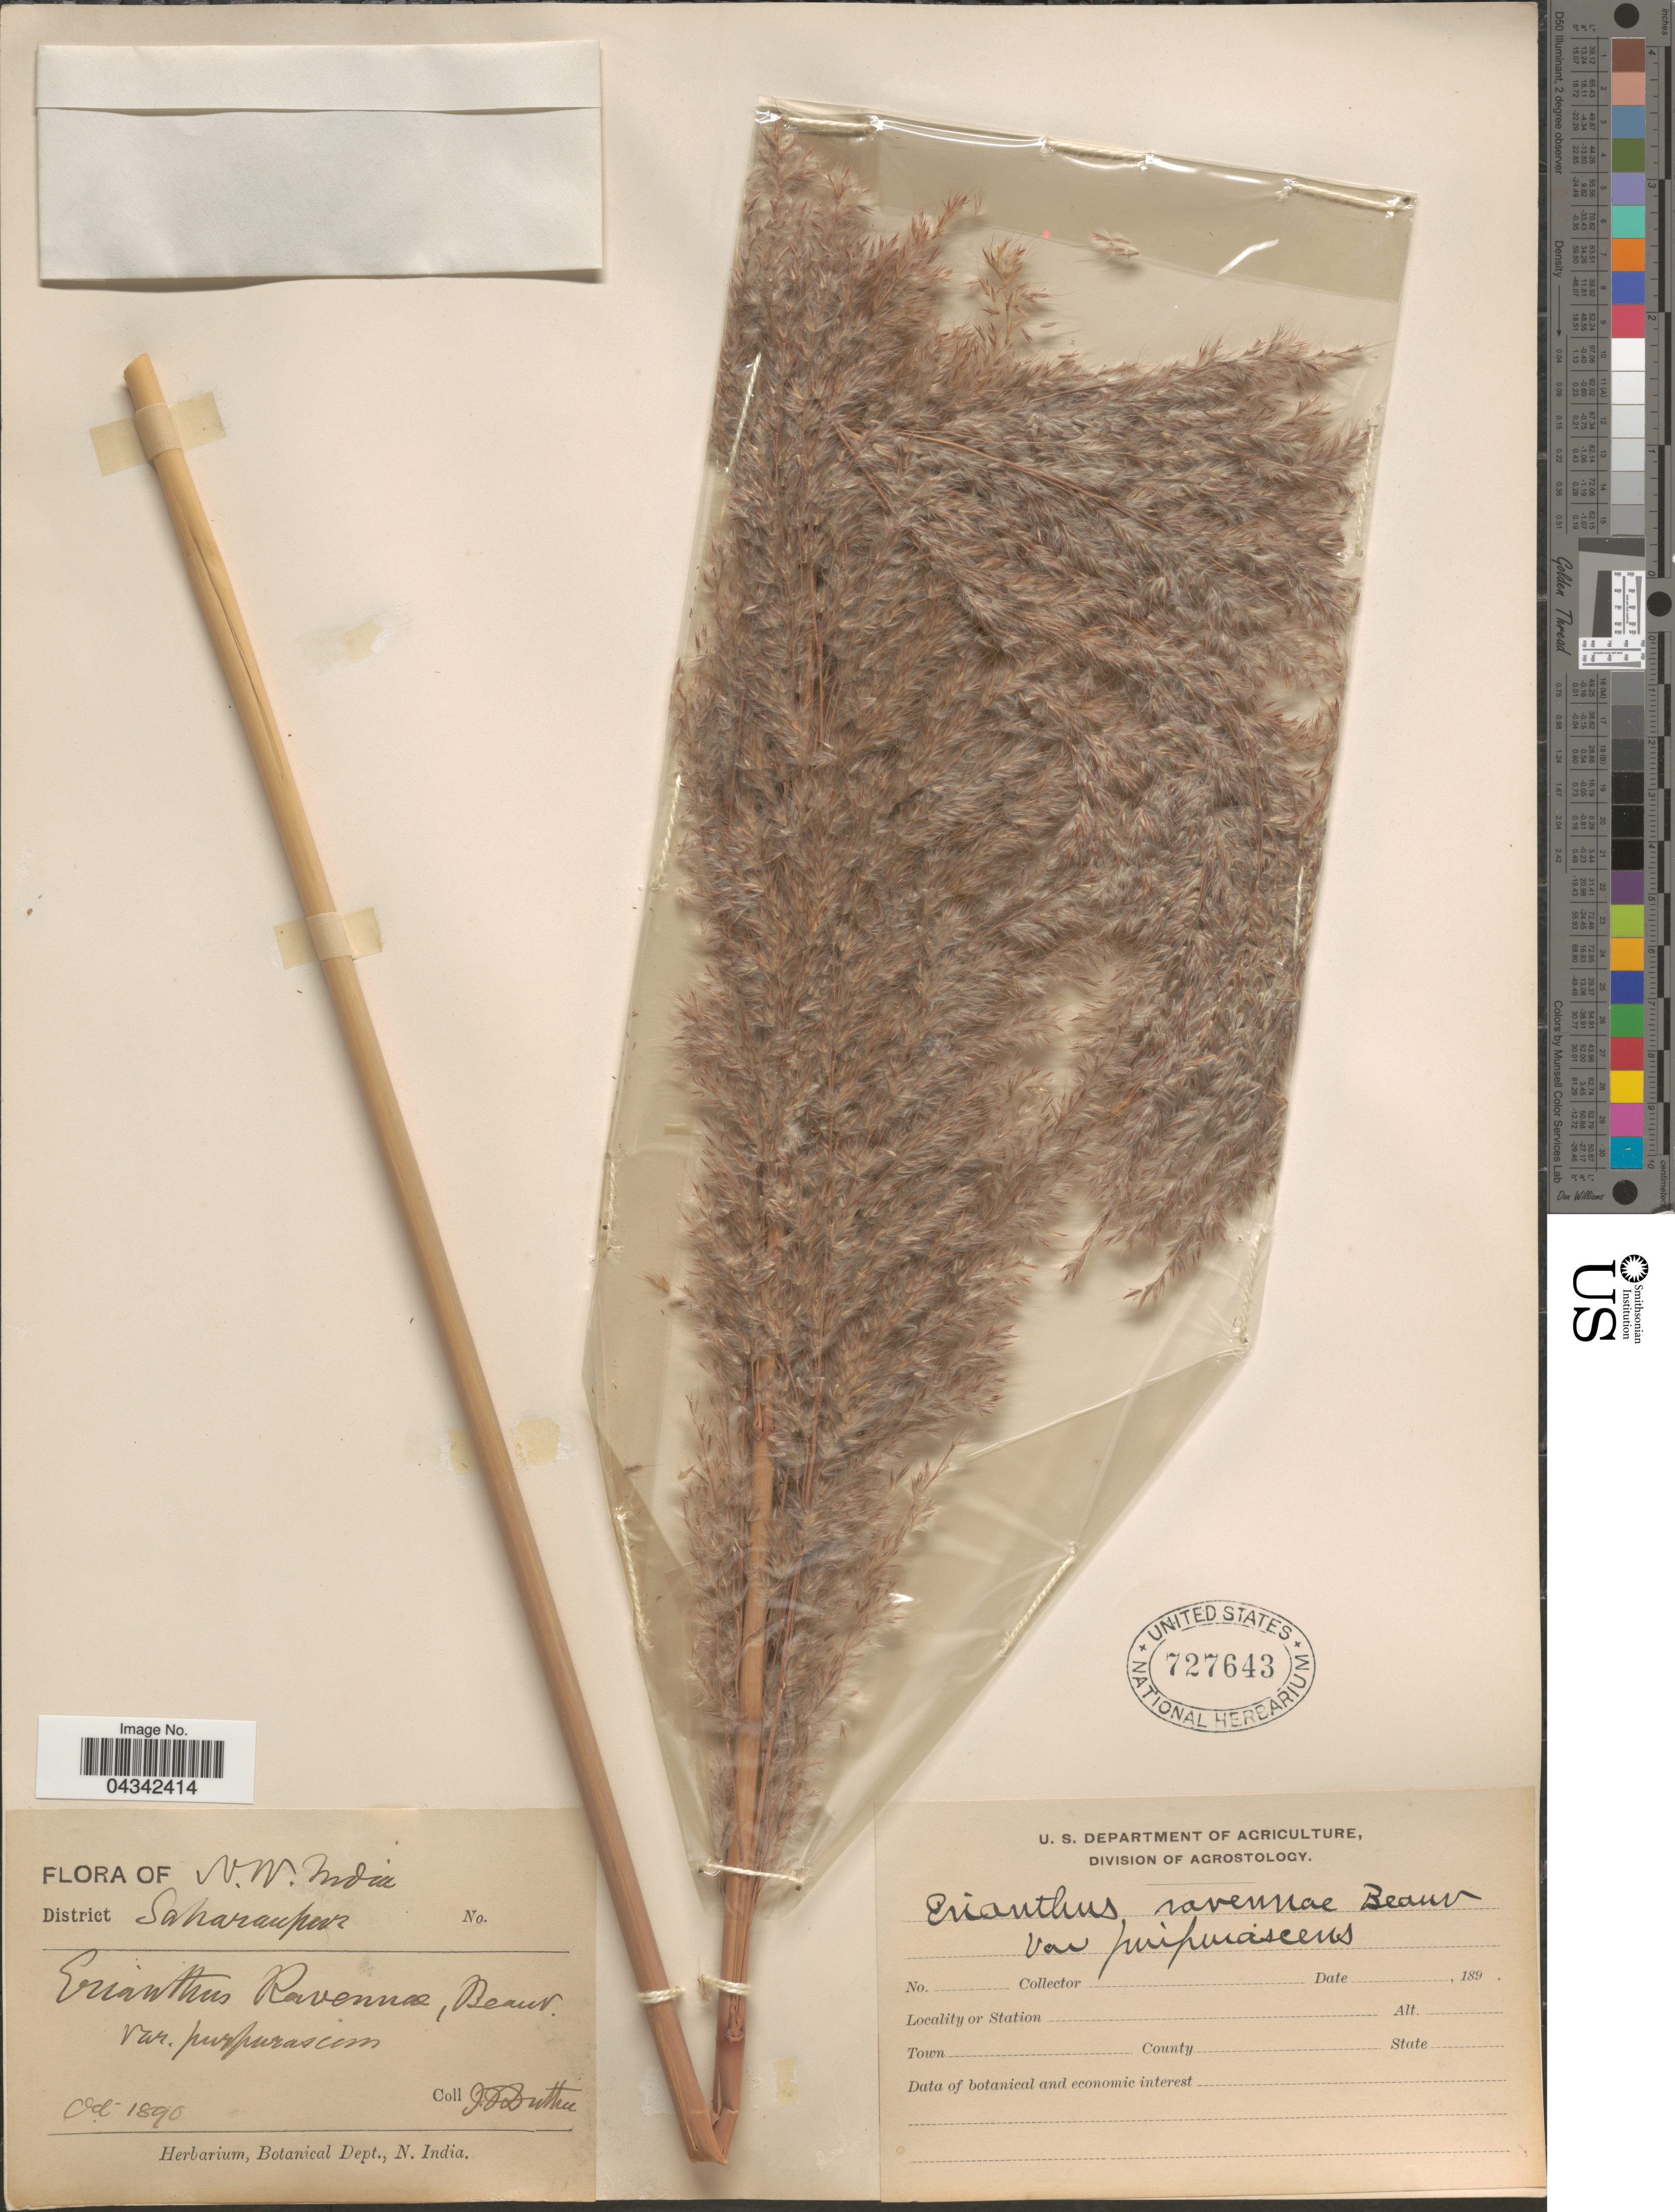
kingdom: Plantae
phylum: Tracheophyta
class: Liliopsida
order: Poales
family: Poaceae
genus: Tripidium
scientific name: Tripidium ravennae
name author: (L.) H. Scholz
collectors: J. F. Duthie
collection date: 1890-10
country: India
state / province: Uttar Pradesh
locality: N.W. India. District Saharanpur.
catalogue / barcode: US 727643